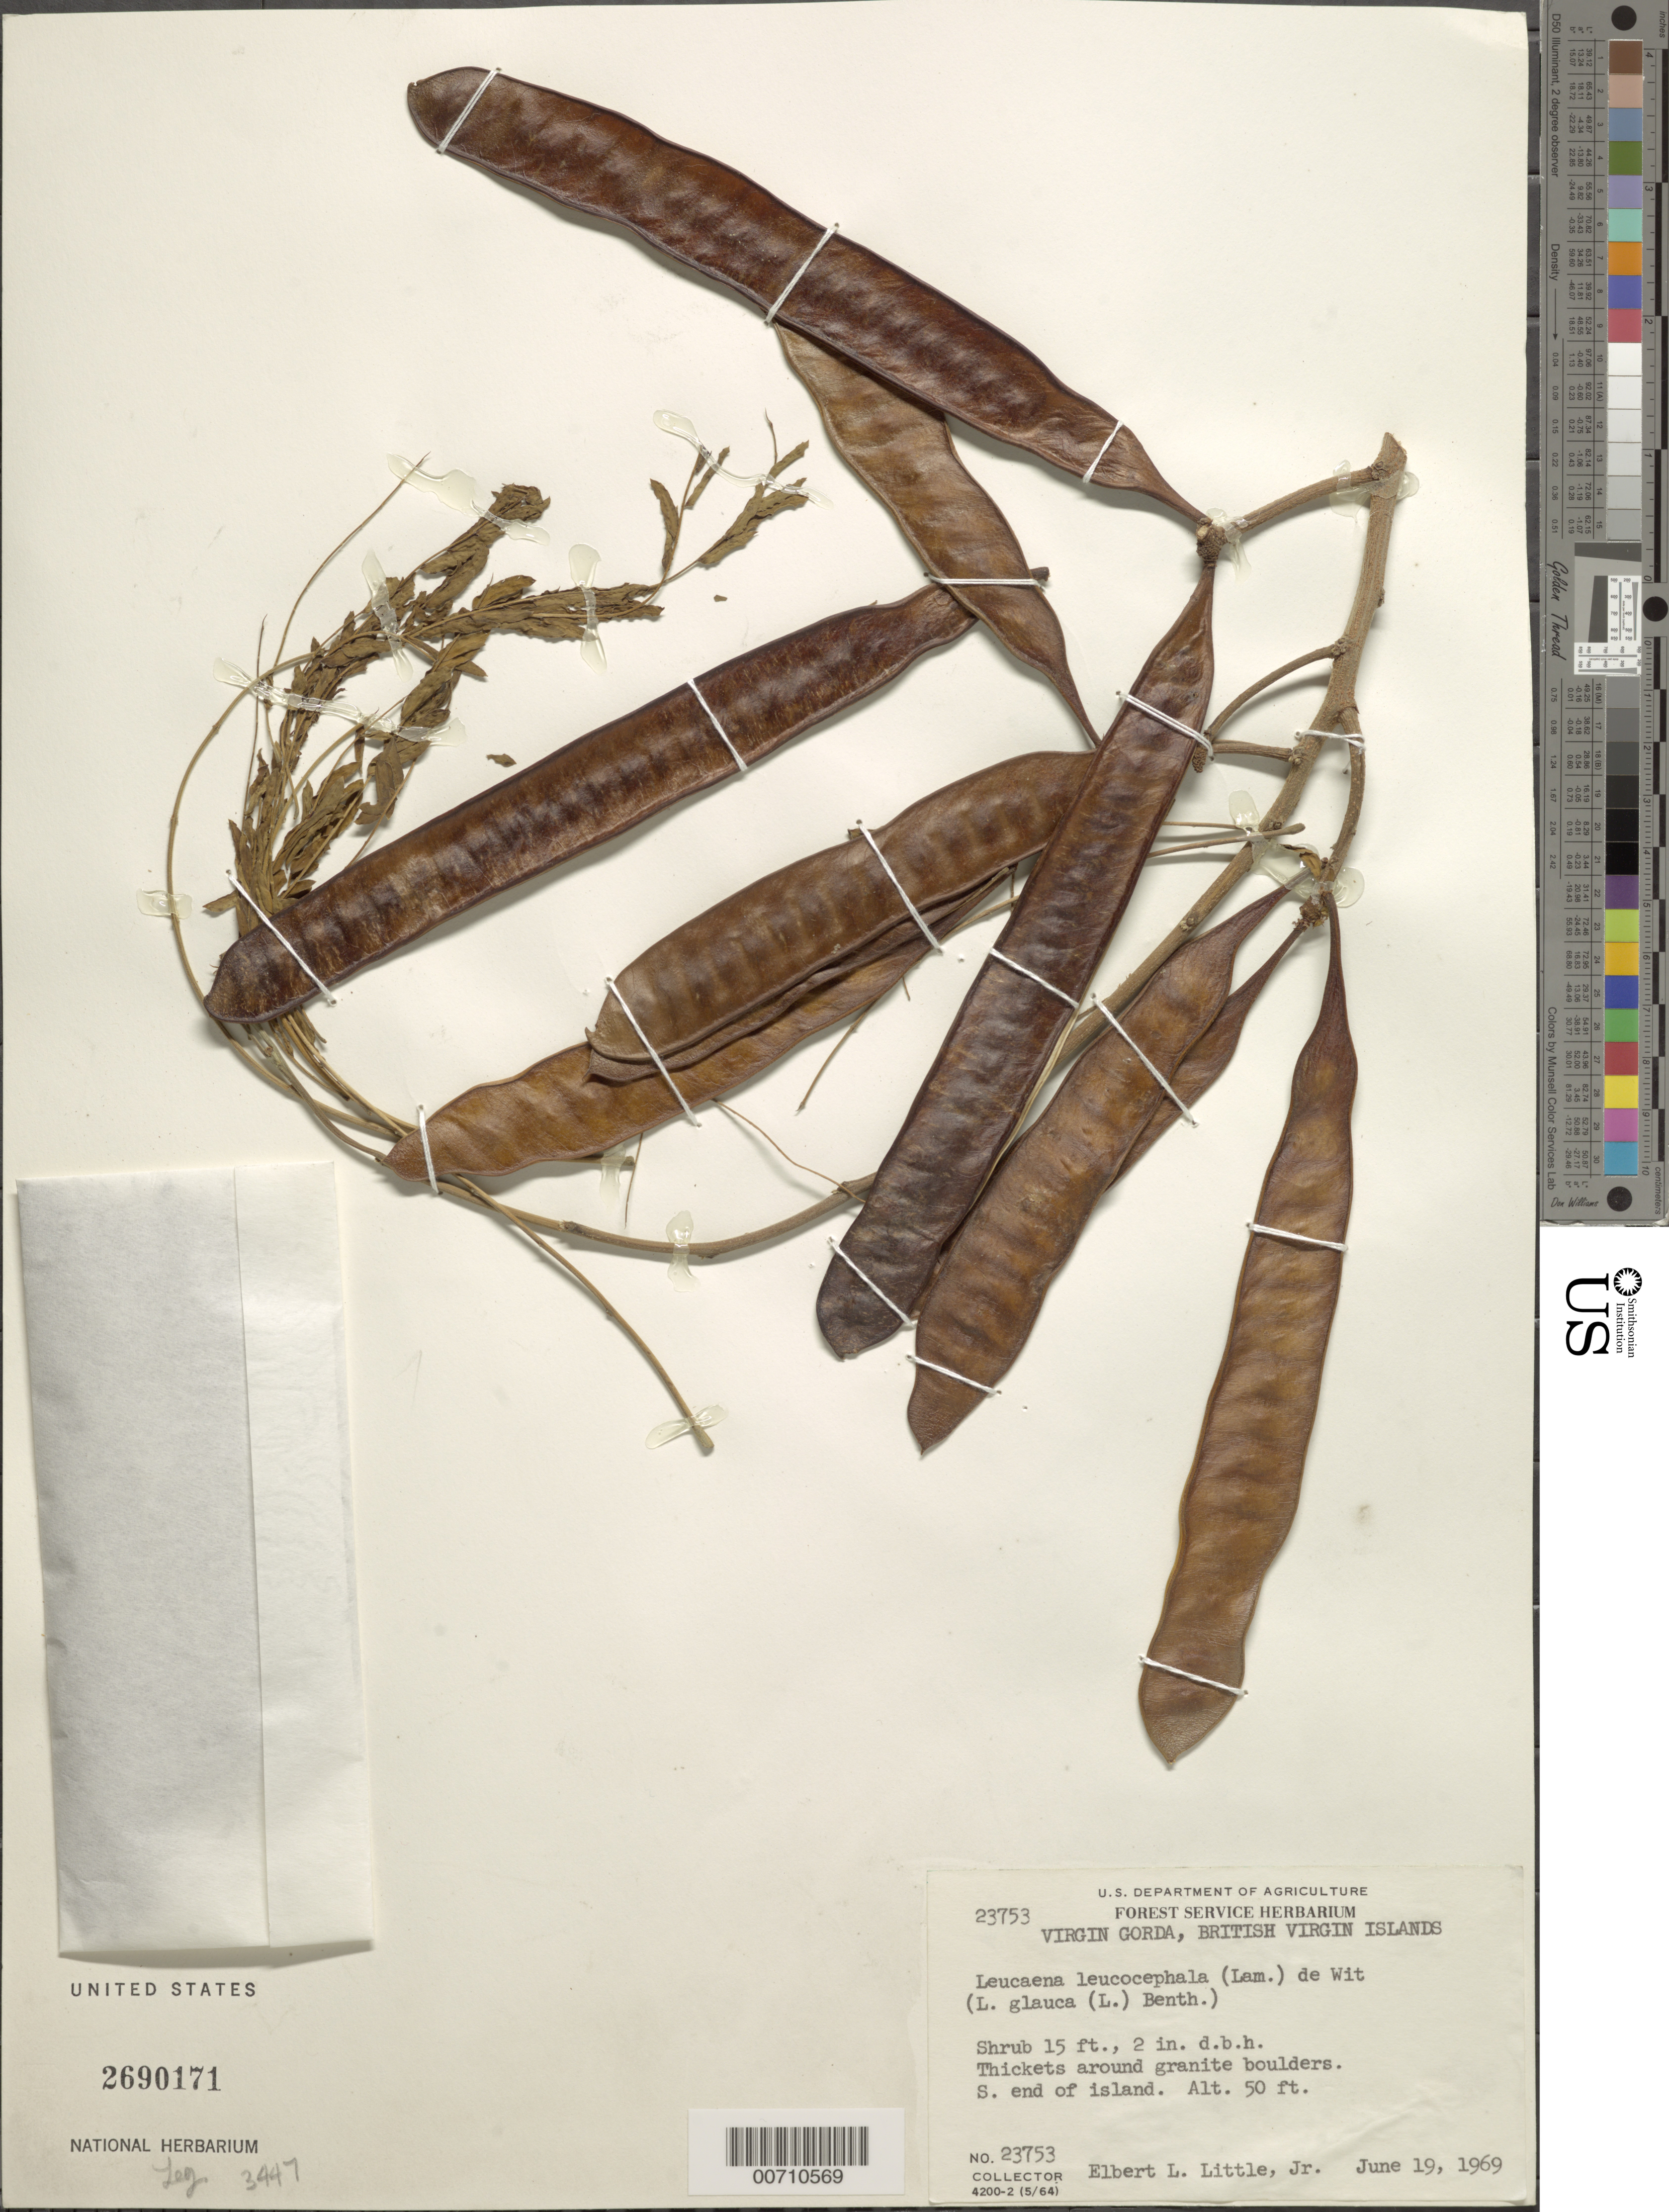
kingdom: Plantae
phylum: Tracheophyta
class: Magnoliopsida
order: Fabales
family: Fabaceae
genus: Leucaena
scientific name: Leucaena leucocephala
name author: (Lam.) de Wit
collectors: E. L. Little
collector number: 23753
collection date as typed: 19 Jun 1969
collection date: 1969-06-19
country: British Virgin Islands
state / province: Virgin Gorda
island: Virgin Gorda Island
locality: S end of I.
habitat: Thickets around granite boulders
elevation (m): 15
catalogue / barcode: US 2690171